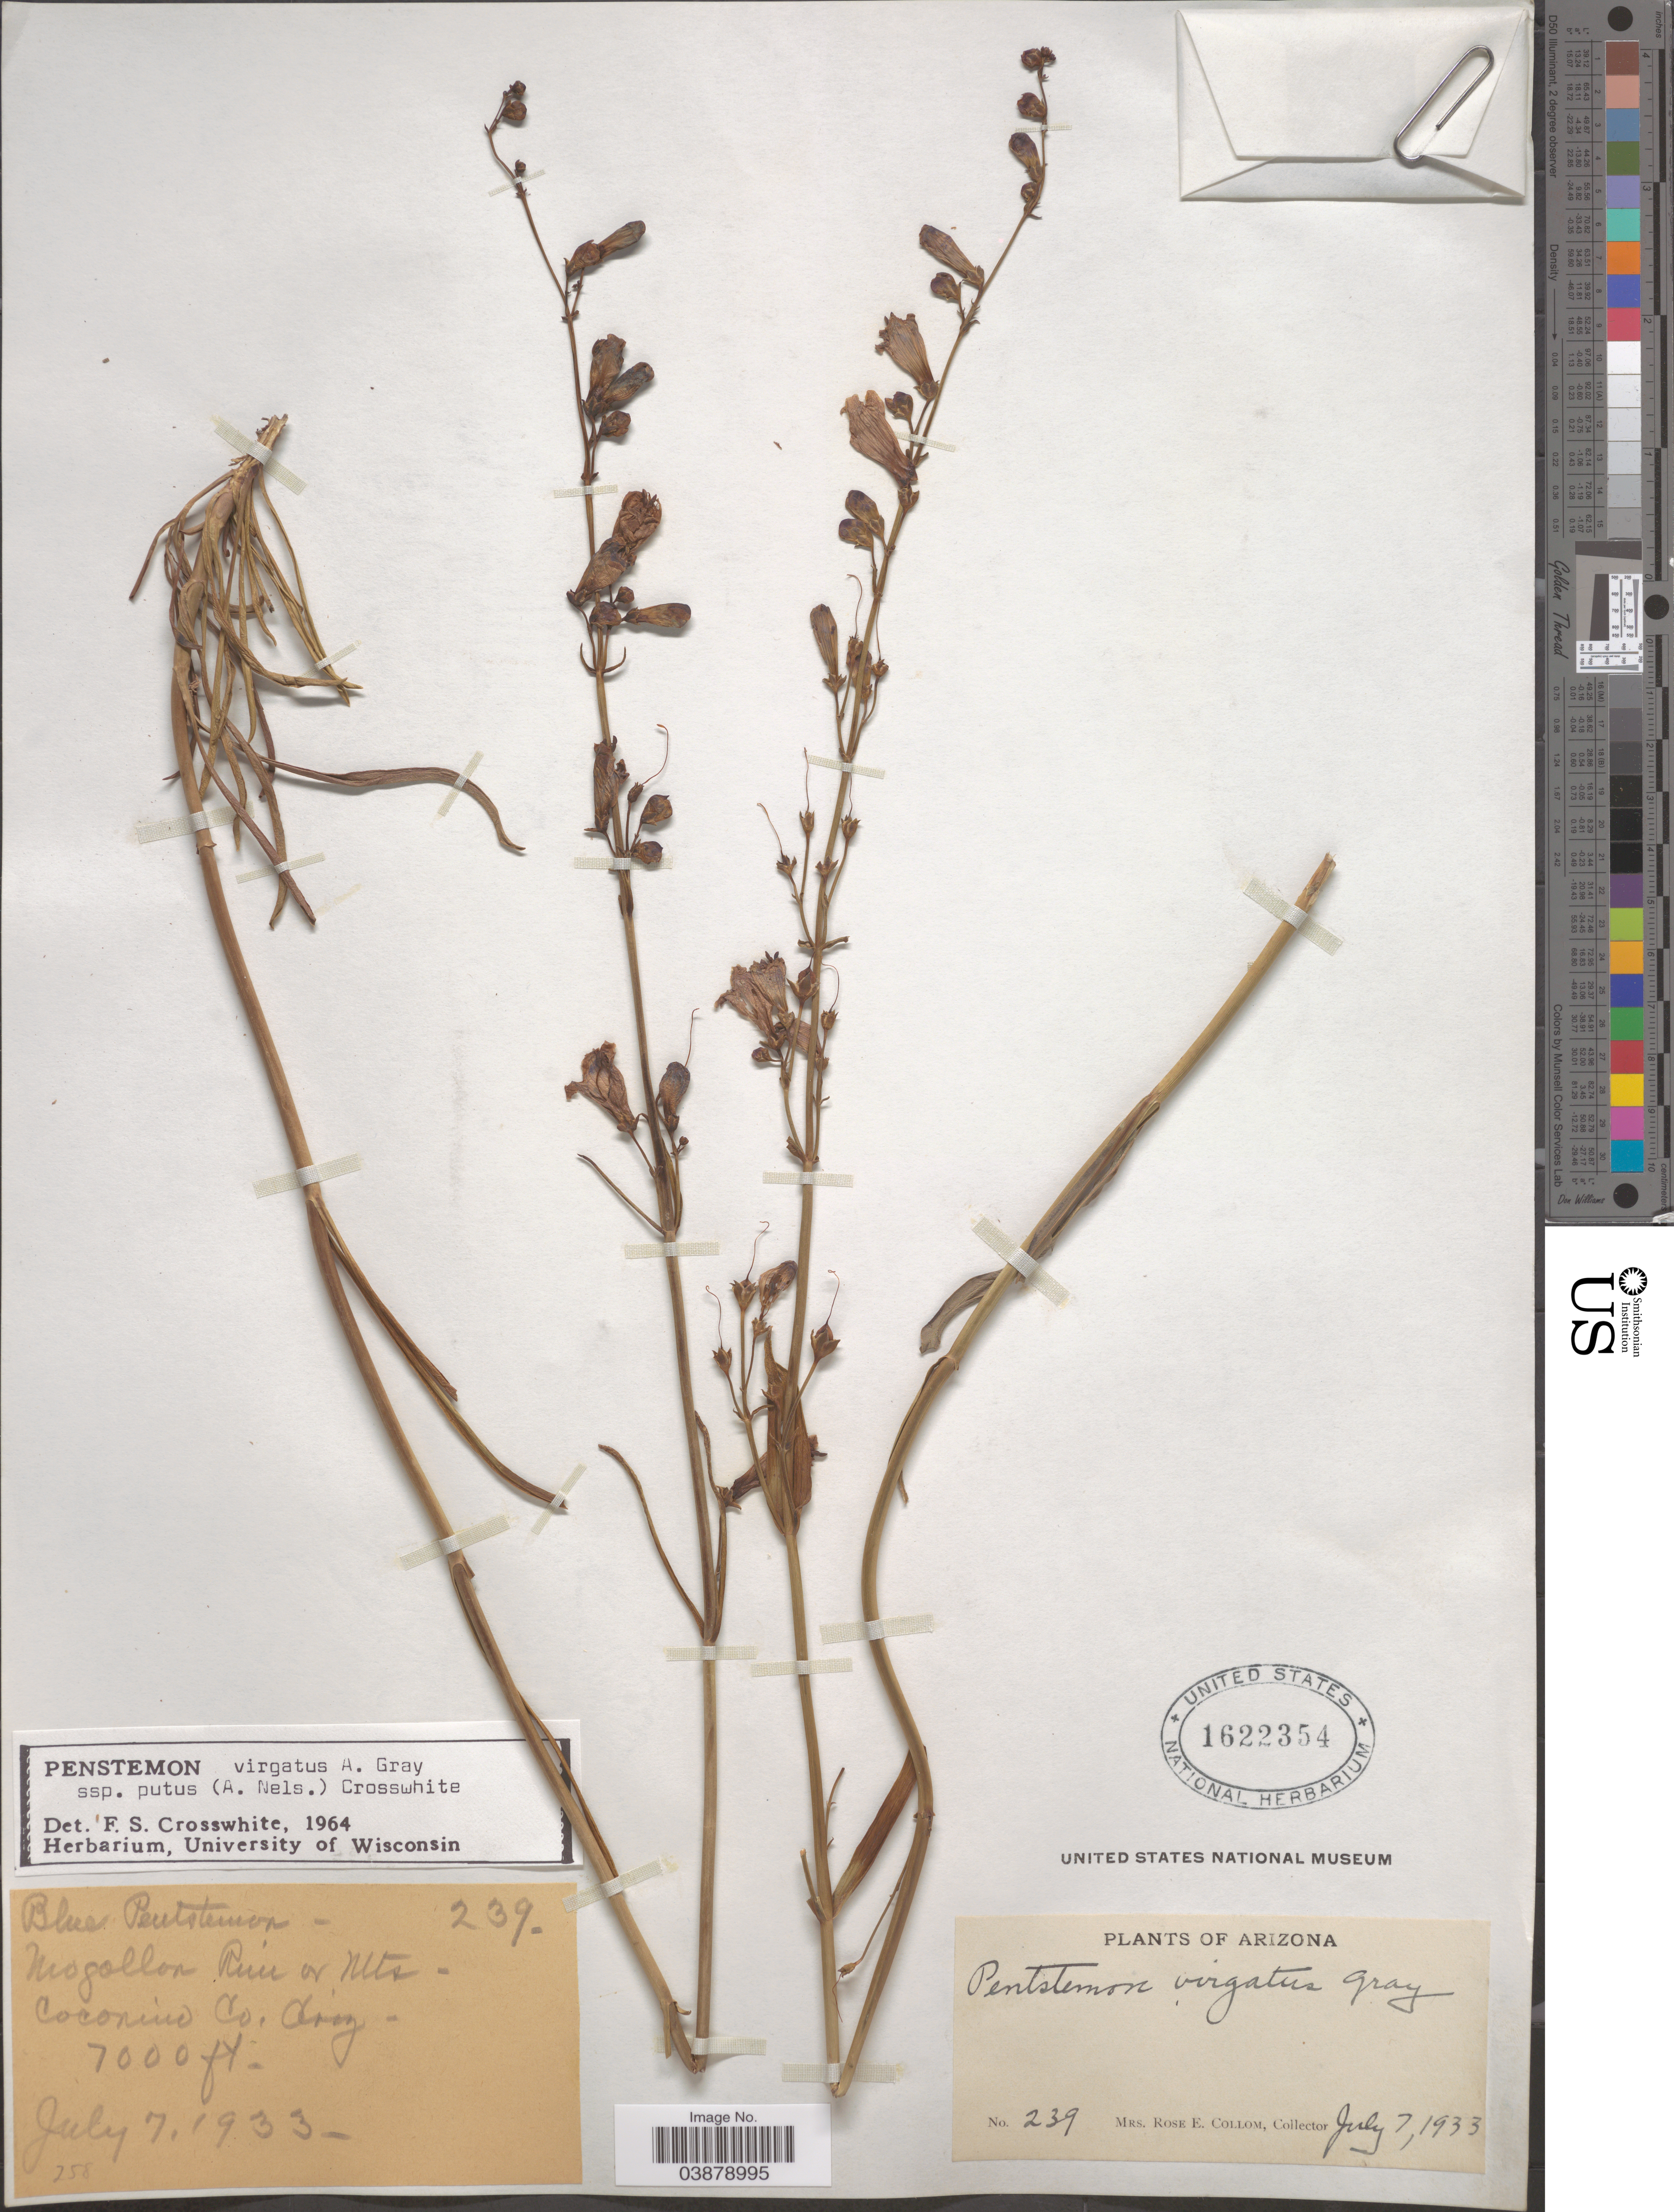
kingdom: Plantae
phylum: Tracheophyta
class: Magnoliopsida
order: Lamiales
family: Plantaginaceae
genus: Penstemon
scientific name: Penstemon virgatus subsp. putus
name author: (A. Nelson) Crosswh.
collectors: R. E. Collom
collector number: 239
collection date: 1933-07-07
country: United States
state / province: Arizona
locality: Mogollon River or Mts. Coconino Co.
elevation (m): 2134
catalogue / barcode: US 1622354